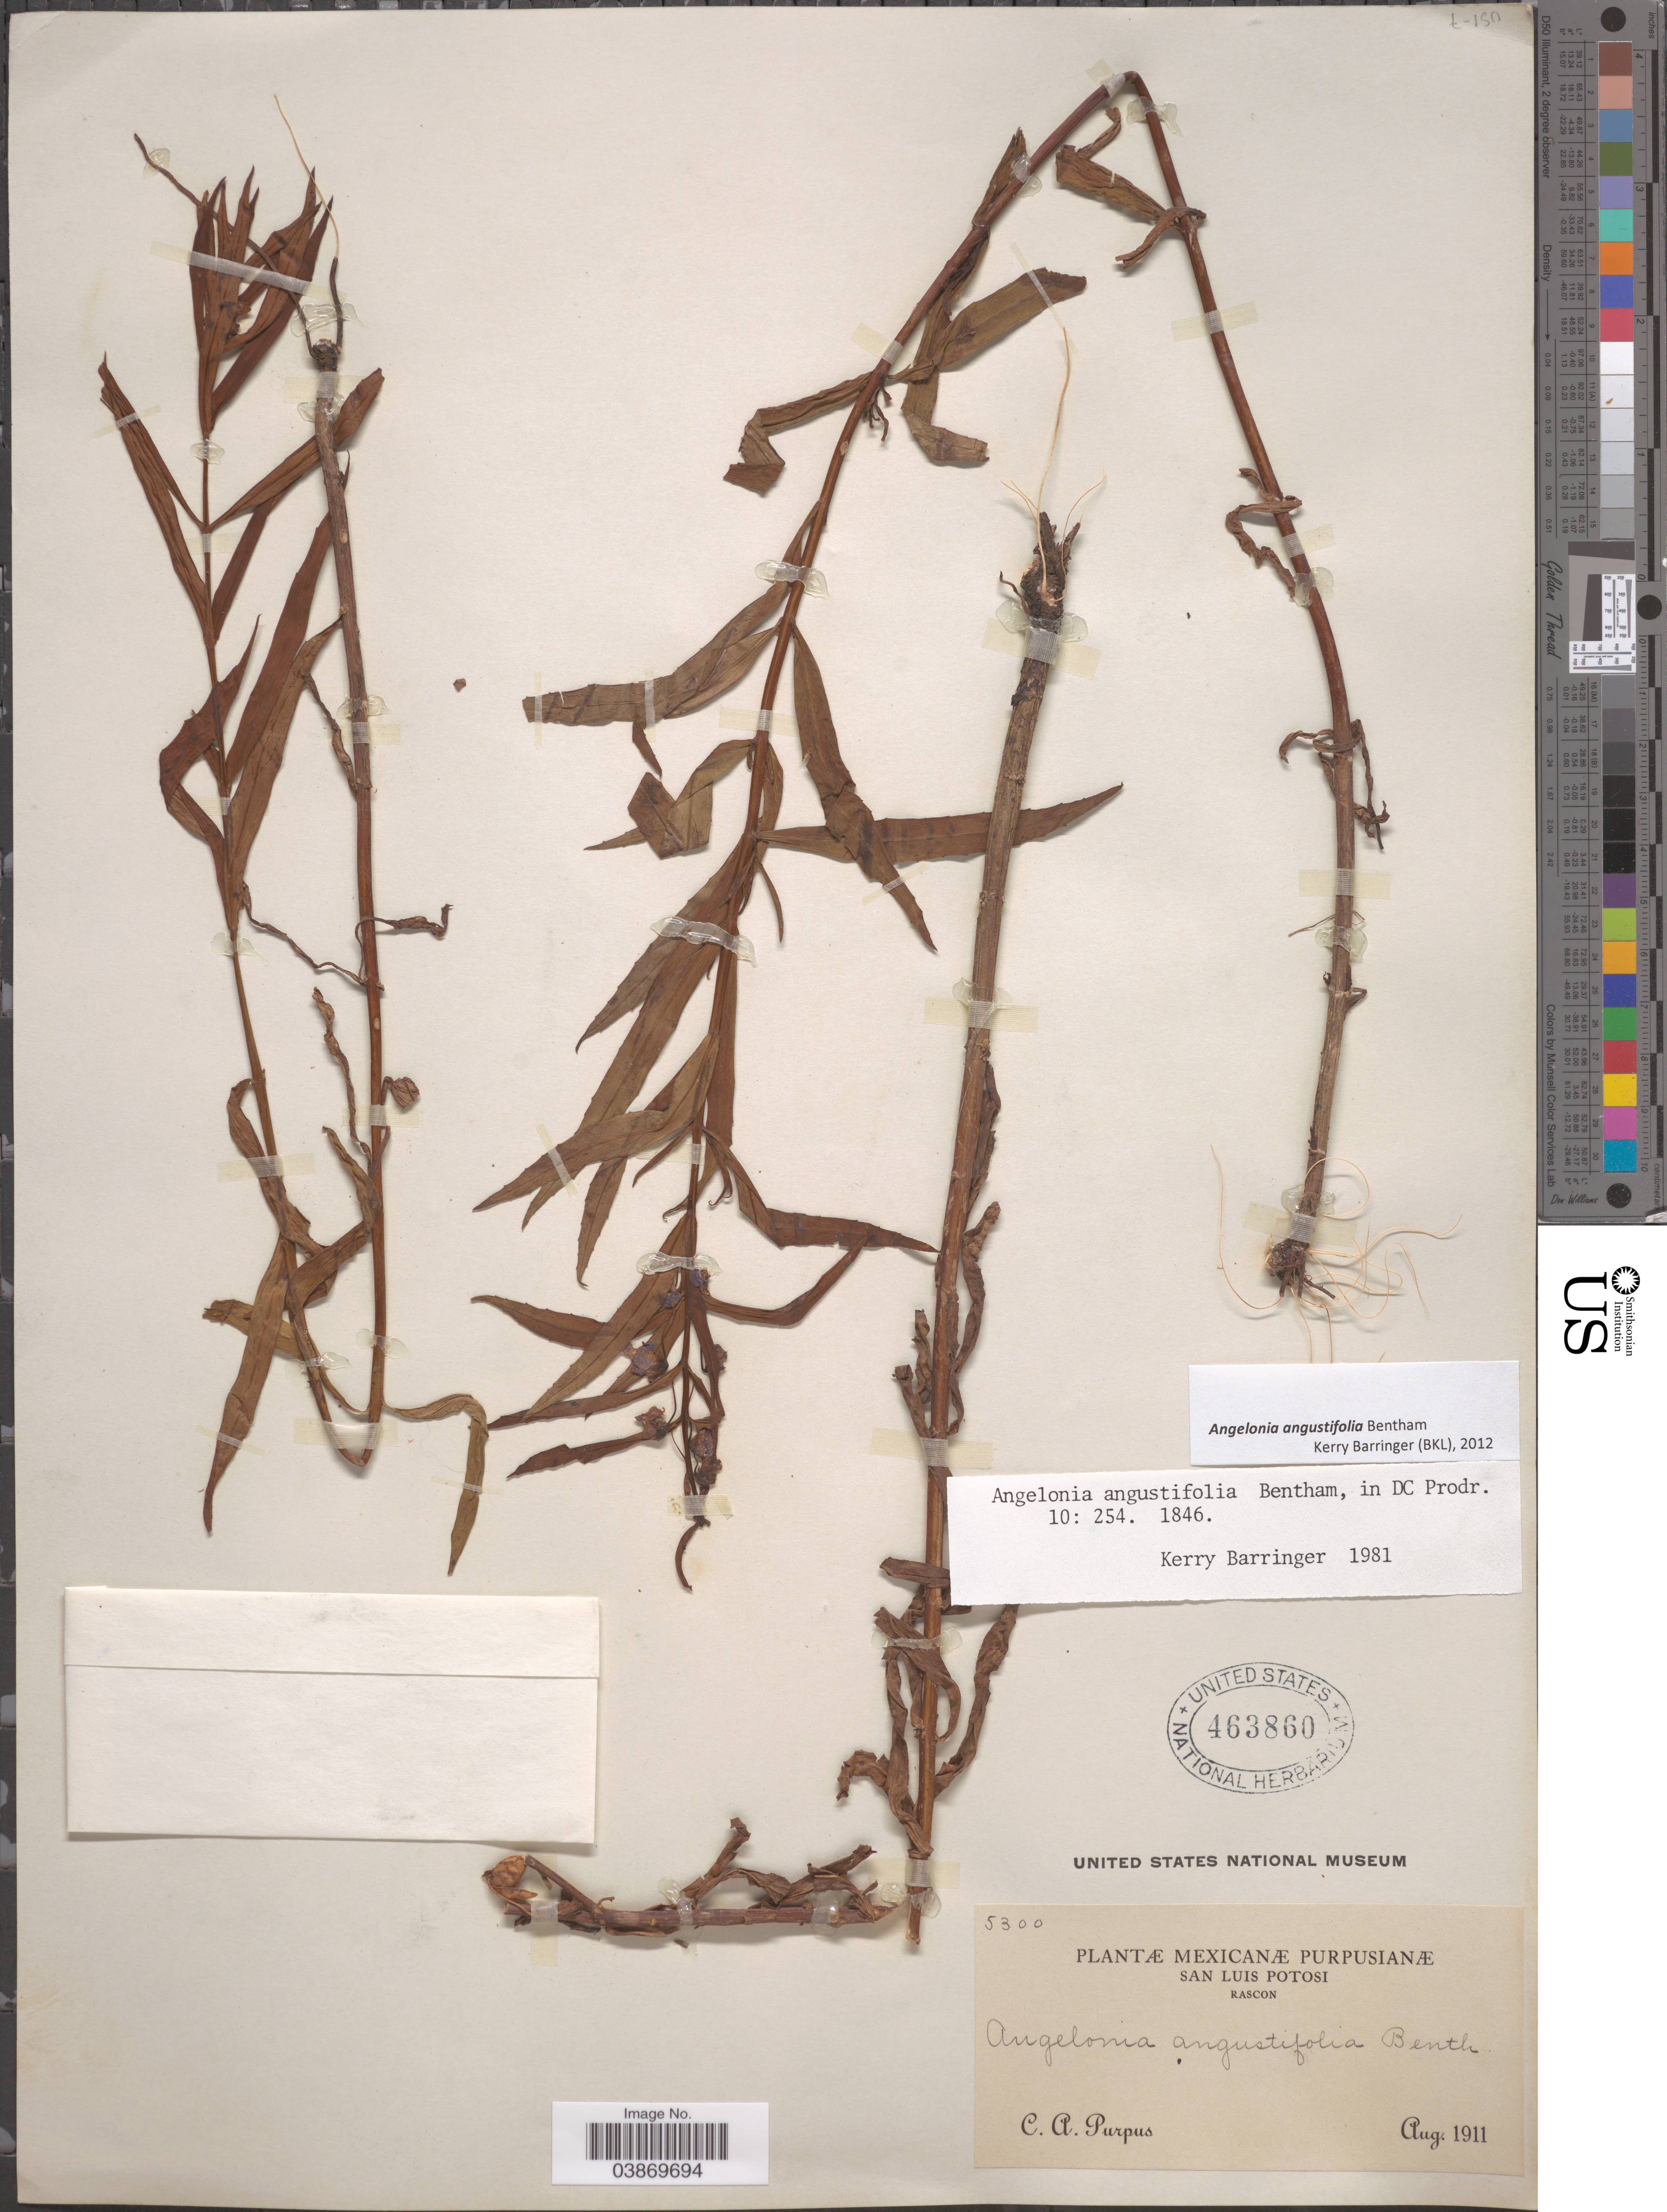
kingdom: Plantae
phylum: Tracheophyta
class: Magnoliopsida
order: Lamiales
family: Plantaginaceae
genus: Angelonia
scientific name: Angelonia angustifolia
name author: Benth.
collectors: C. A. Purpus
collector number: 5300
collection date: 1911-08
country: Mexico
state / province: San Luis Potosí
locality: Rascon.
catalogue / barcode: US 463860